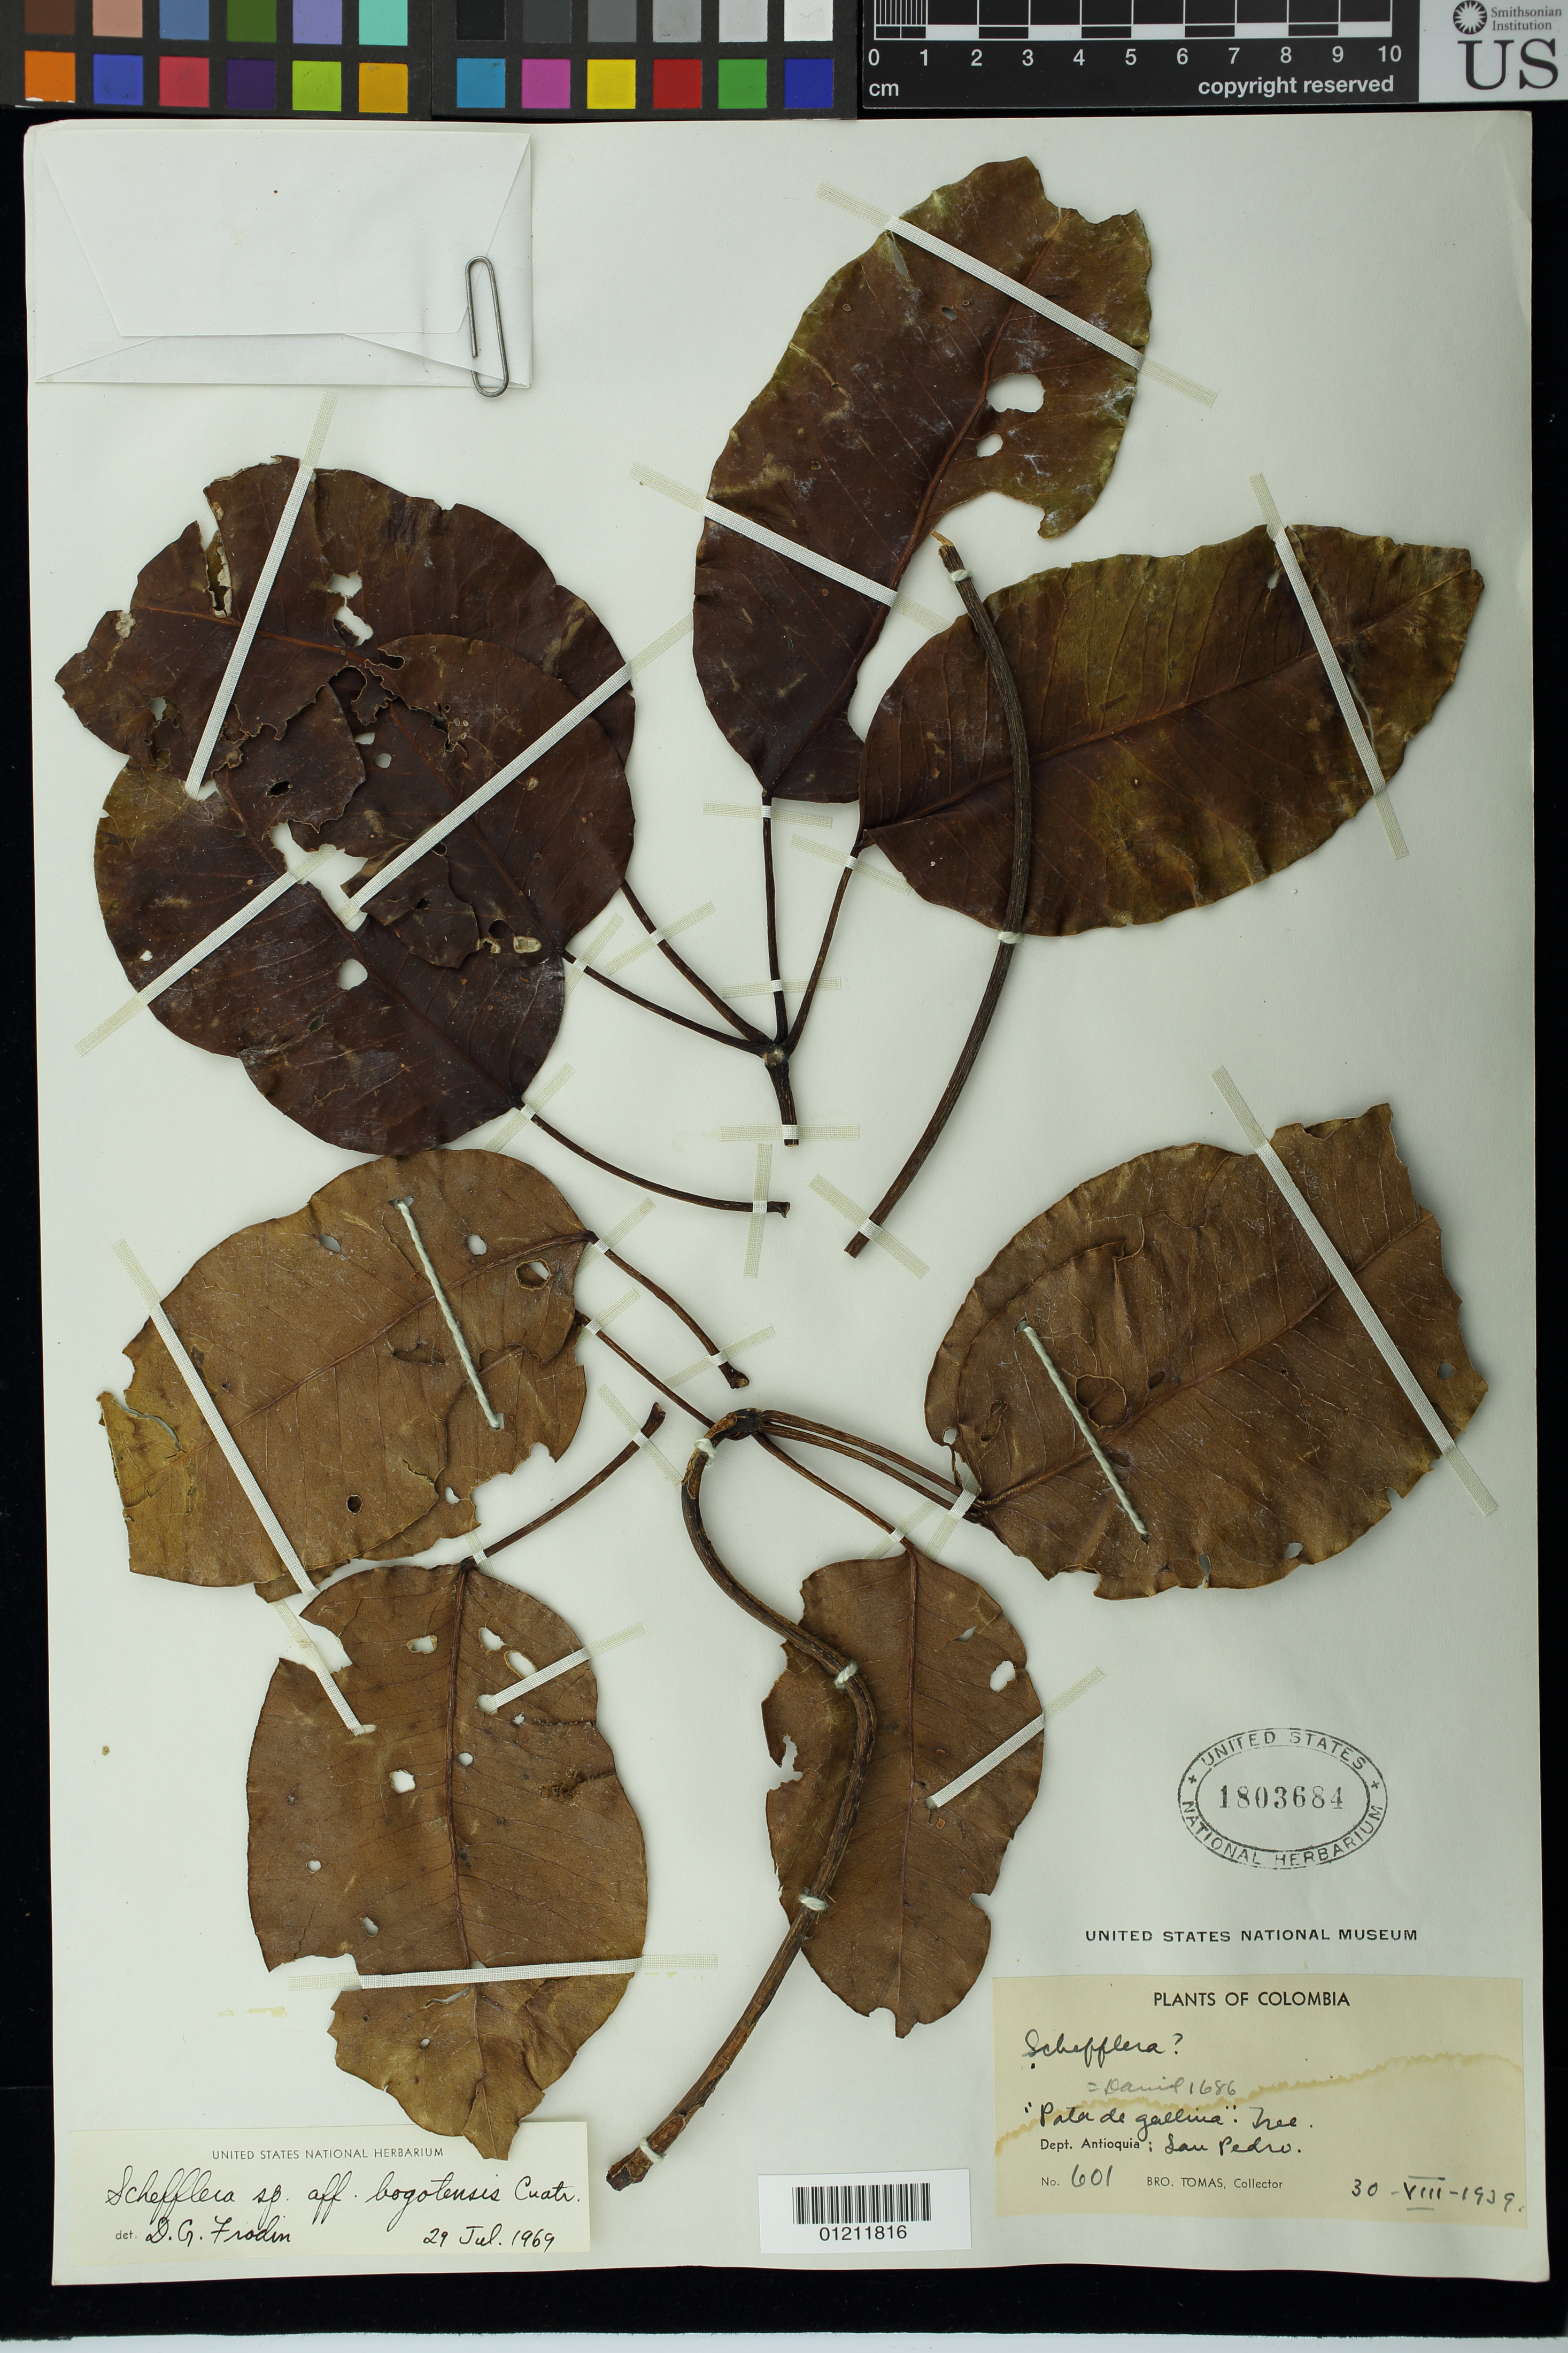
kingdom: Plantae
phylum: Tracheophyta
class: Magnoliopsida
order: Apiales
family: Araliaceae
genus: Schefflera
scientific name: Schefflera bogotensis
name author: Cuatrec.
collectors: B. Tomas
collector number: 601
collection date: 1939-08-30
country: Colombia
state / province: Antioquia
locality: San Pedro.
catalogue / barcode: US 1803684